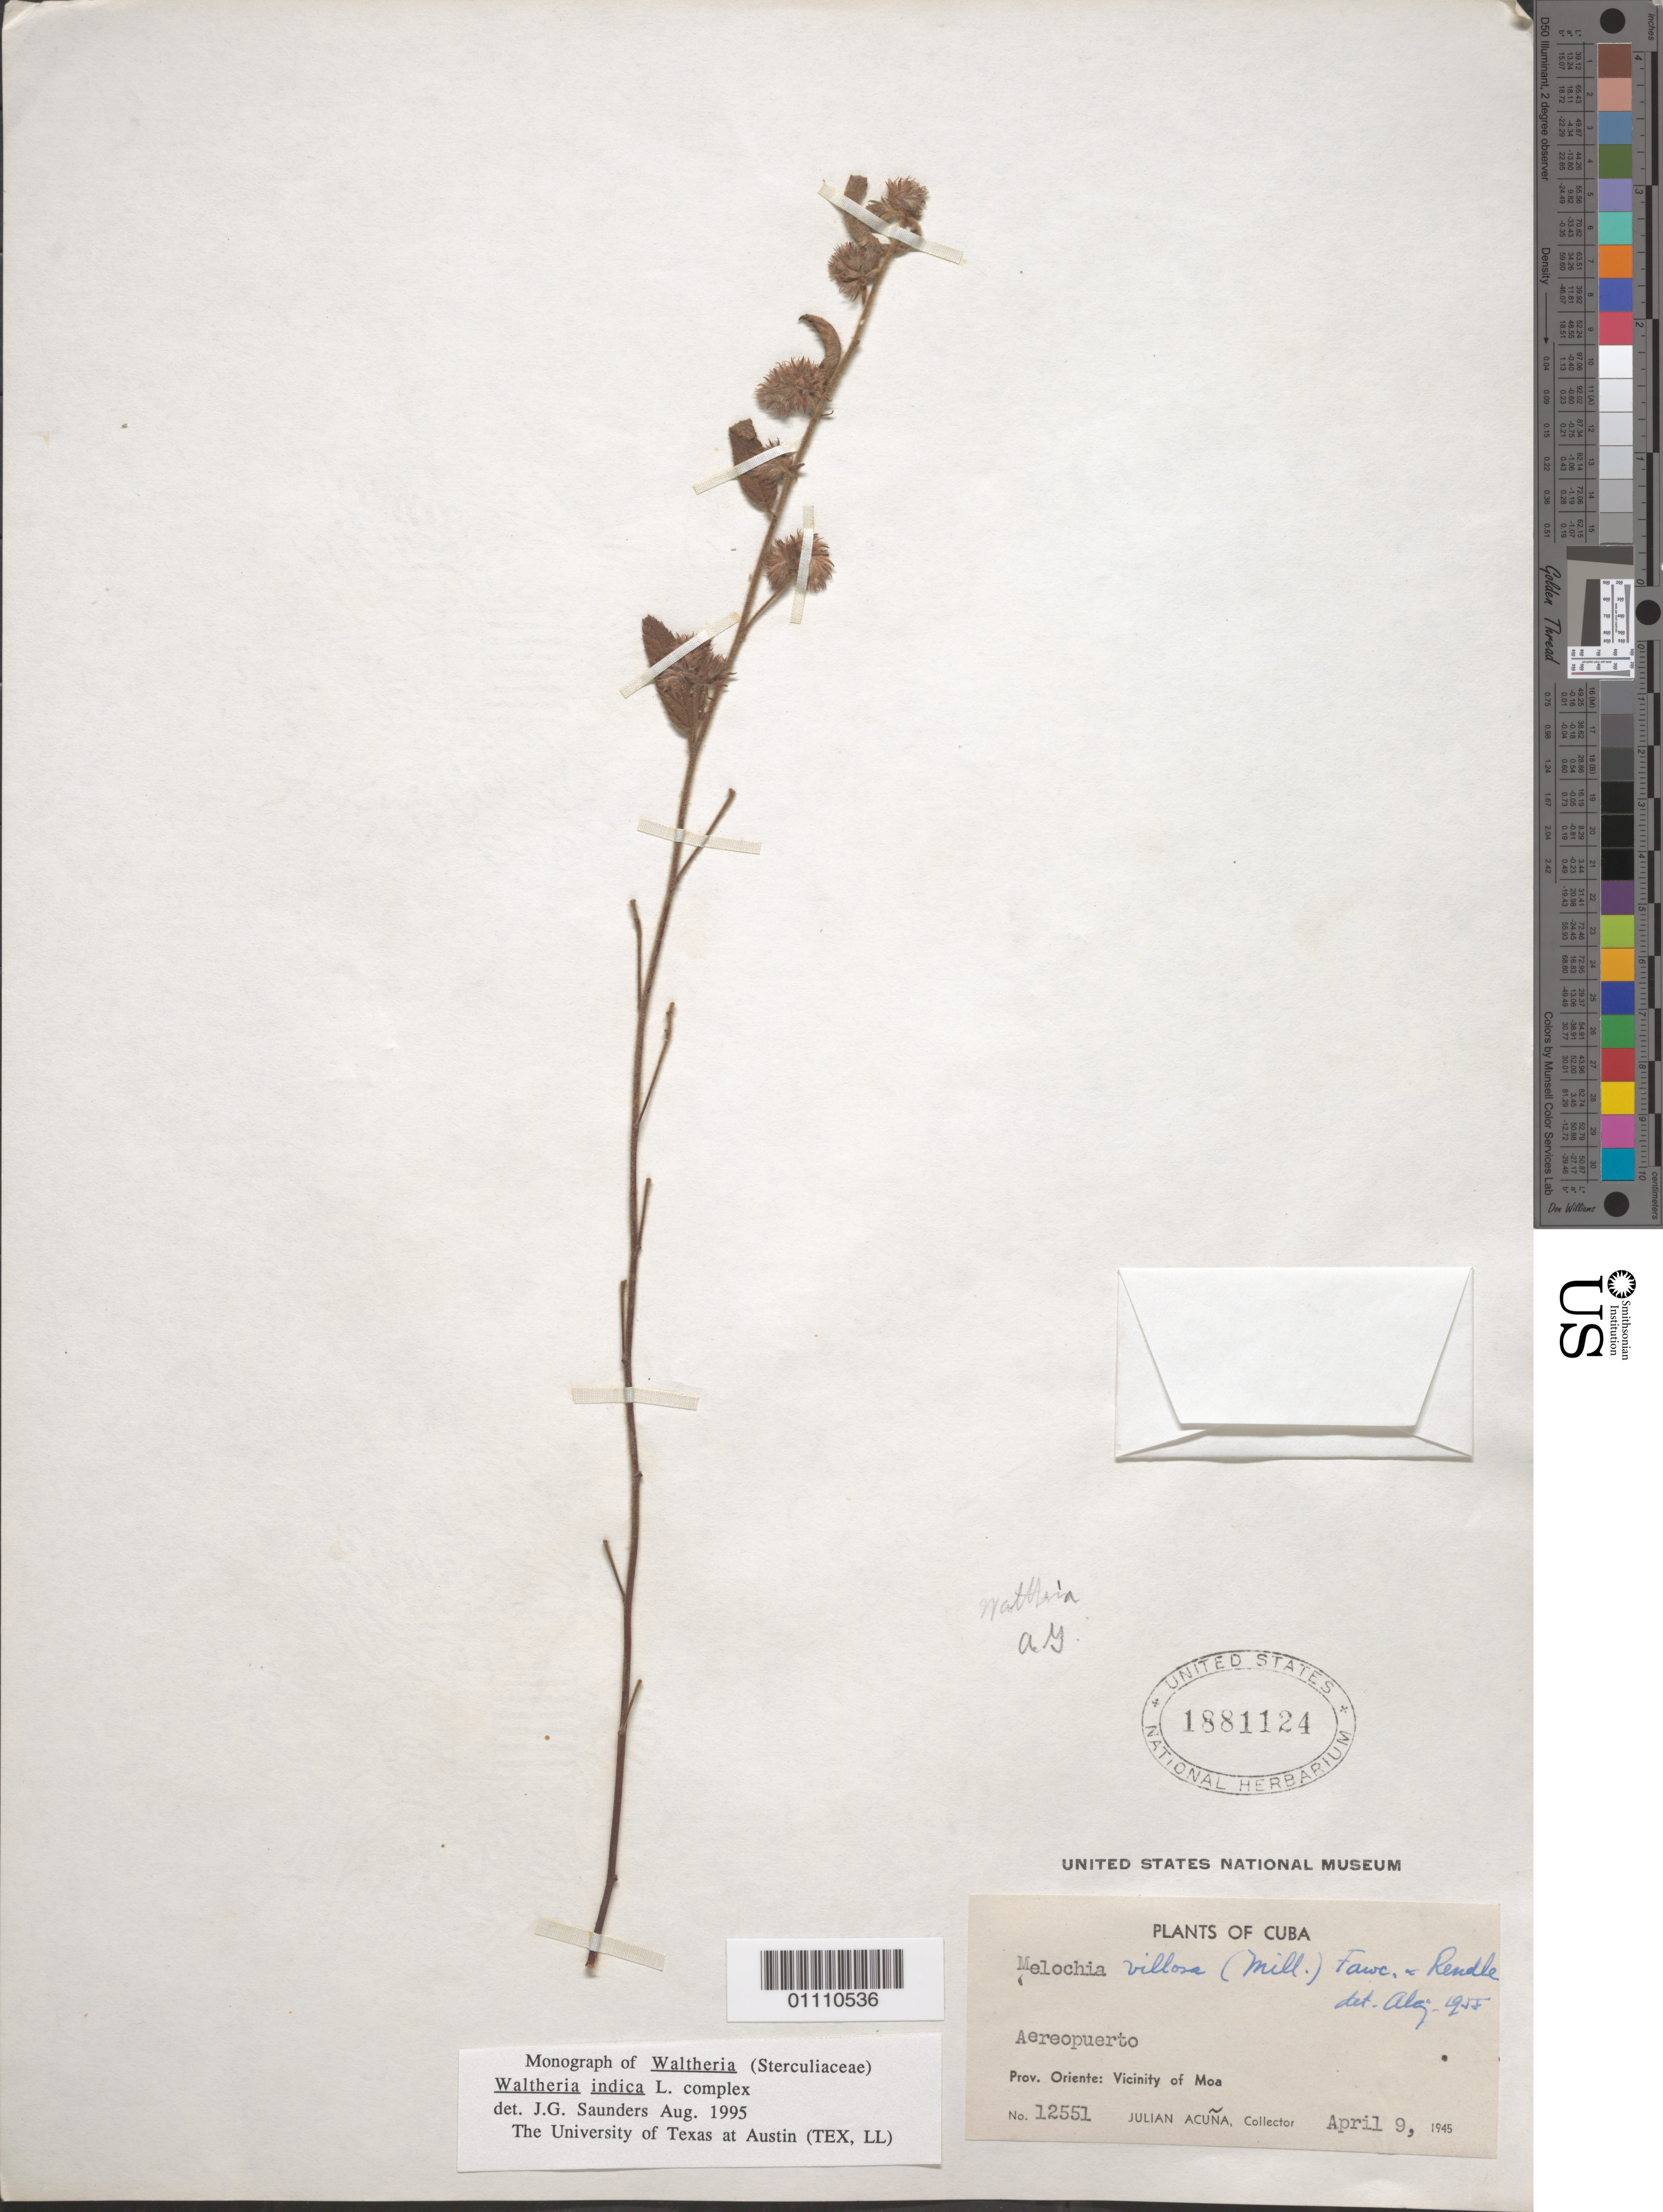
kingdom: Plantae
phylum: Tracheophyta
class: Magnoliopsida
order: Malvales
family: Malvaceae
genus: Waltheria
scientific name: Waltheria indica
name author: L.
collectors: J. Acuña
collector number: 12551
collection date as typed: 09 Apr 1945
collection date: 1945-04-09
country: Cuba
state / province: Holguin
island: Cuba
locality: Aereopuerto, Vicinity of Moa [Oriente]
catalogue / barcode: US 1881124